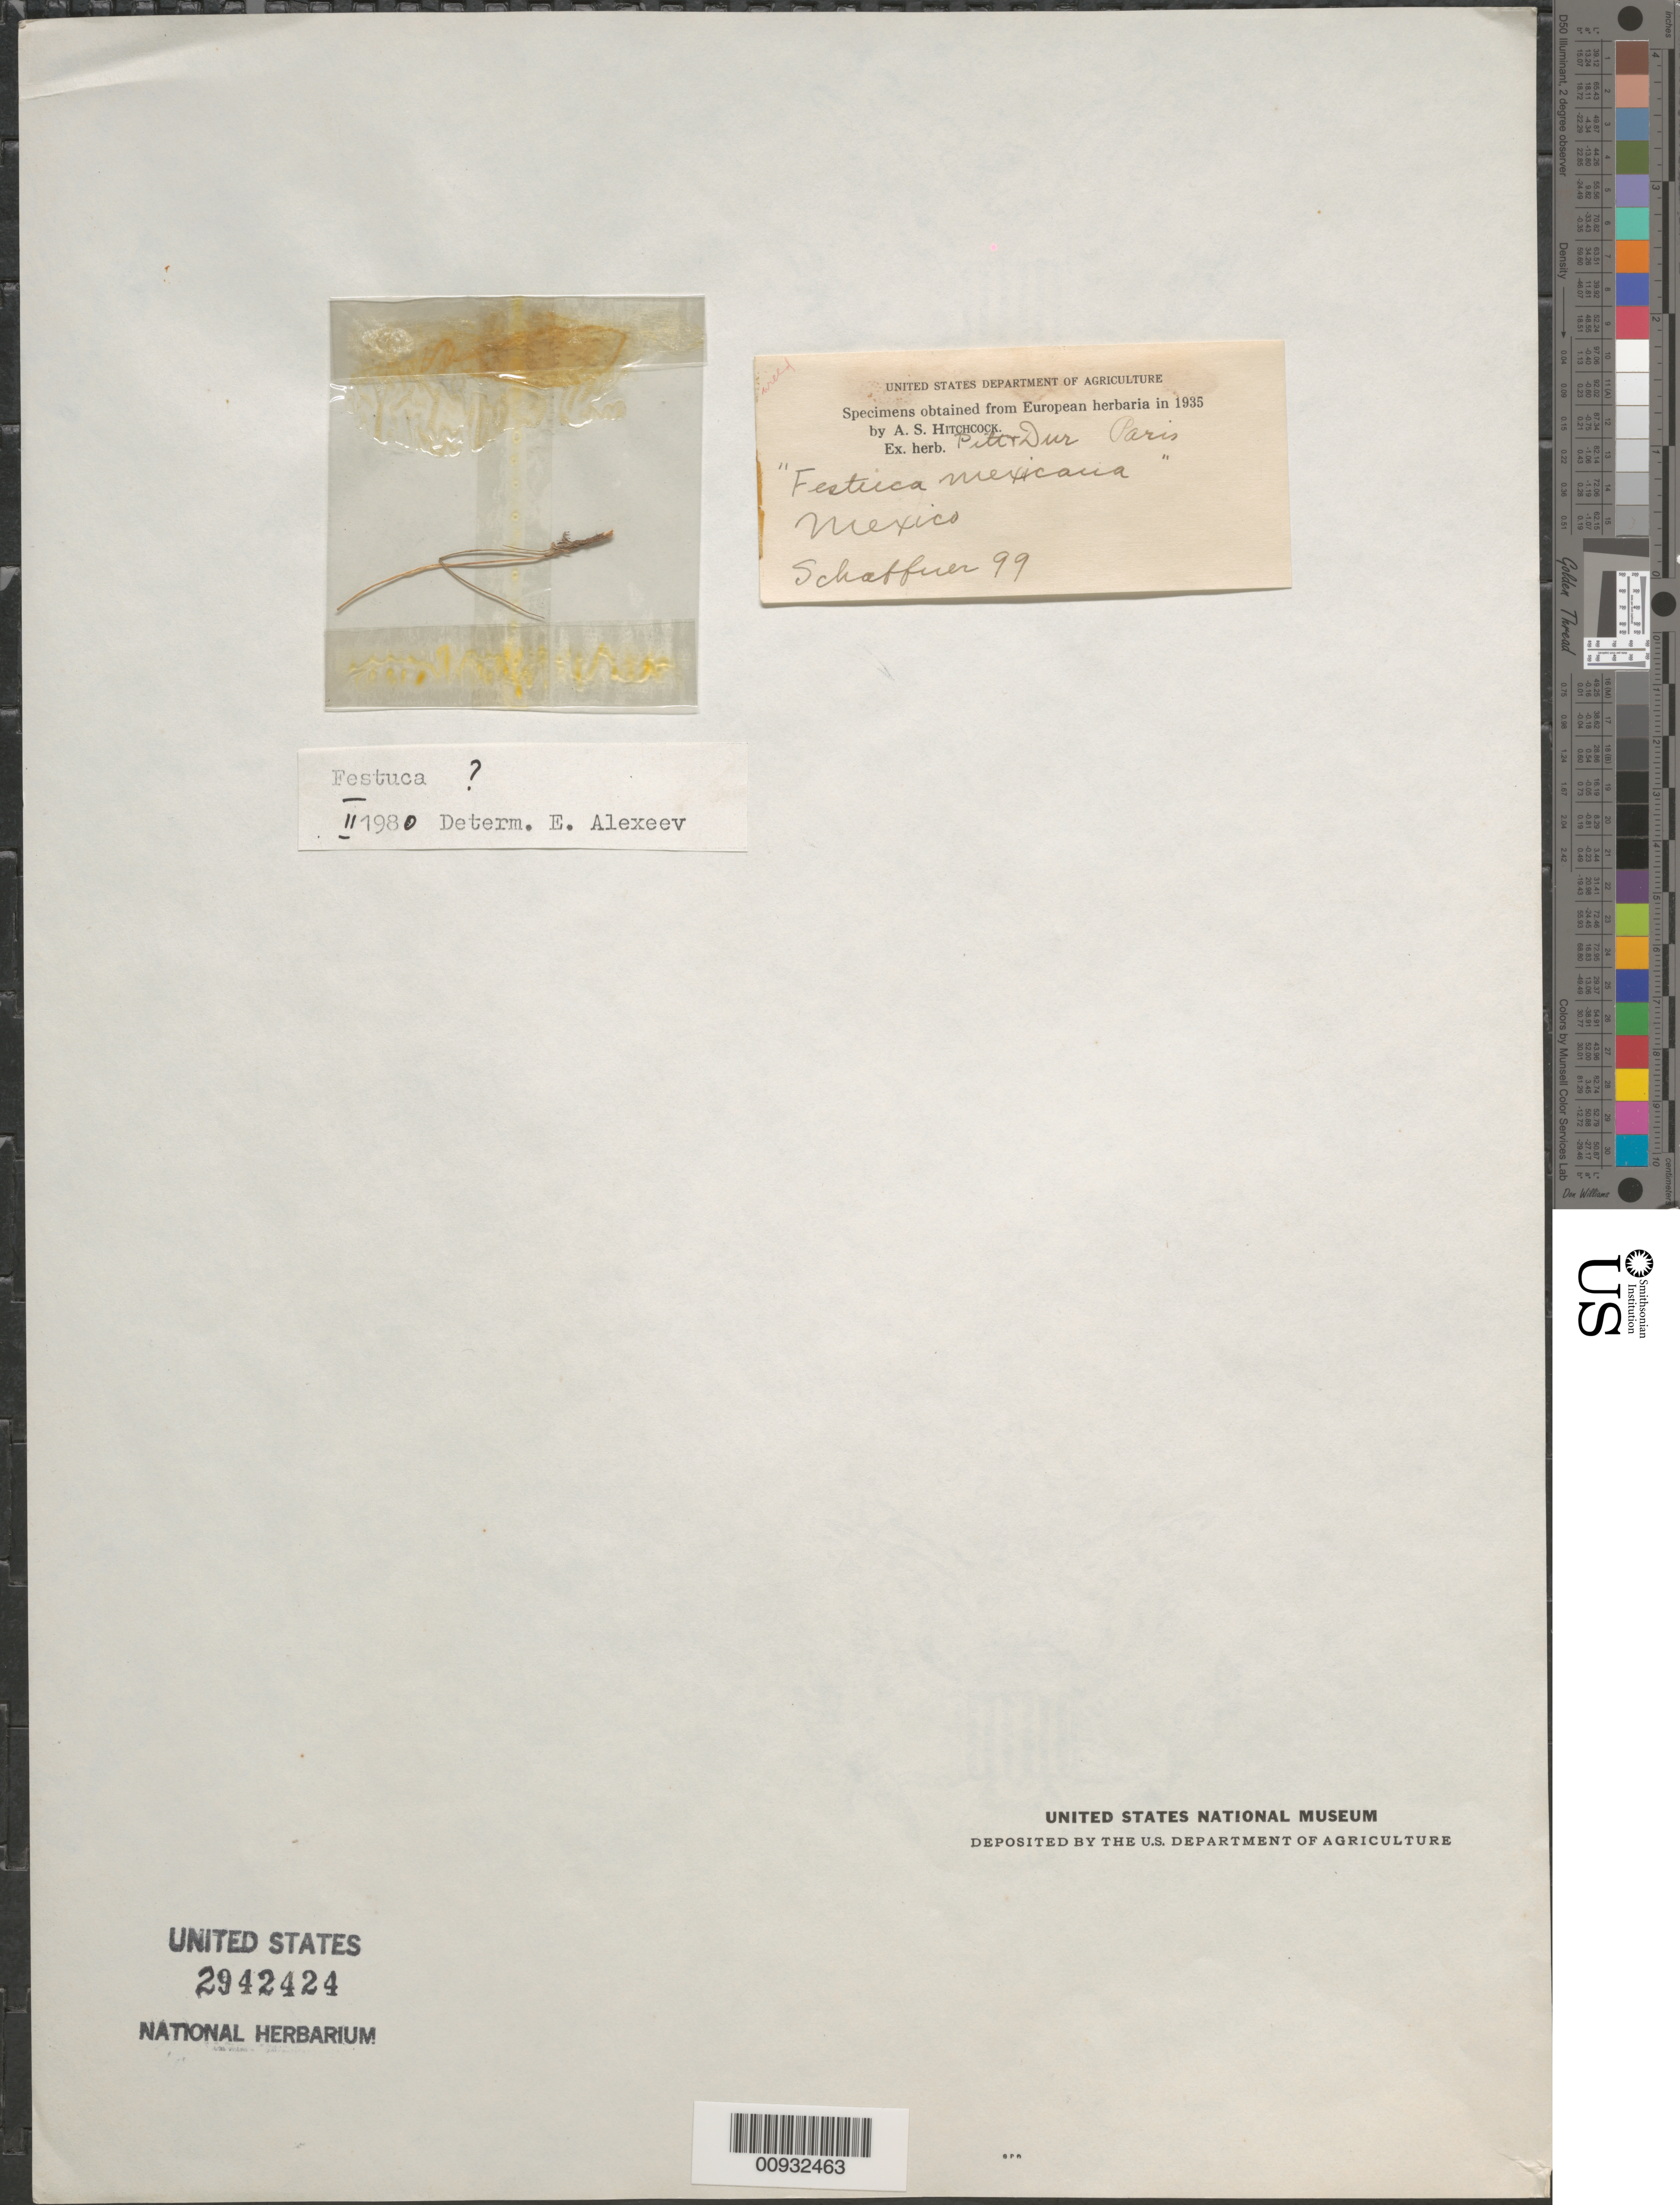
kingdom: Plantae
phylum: Tracheophyta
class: Liliopsida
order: Poales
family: Poaceae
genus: Festuca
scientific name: Festuca sp.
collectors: -. Schaffner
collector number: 99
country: Mexico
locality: Collected from herbarium in Paris by Hitchcock.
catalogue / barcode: US 2942424